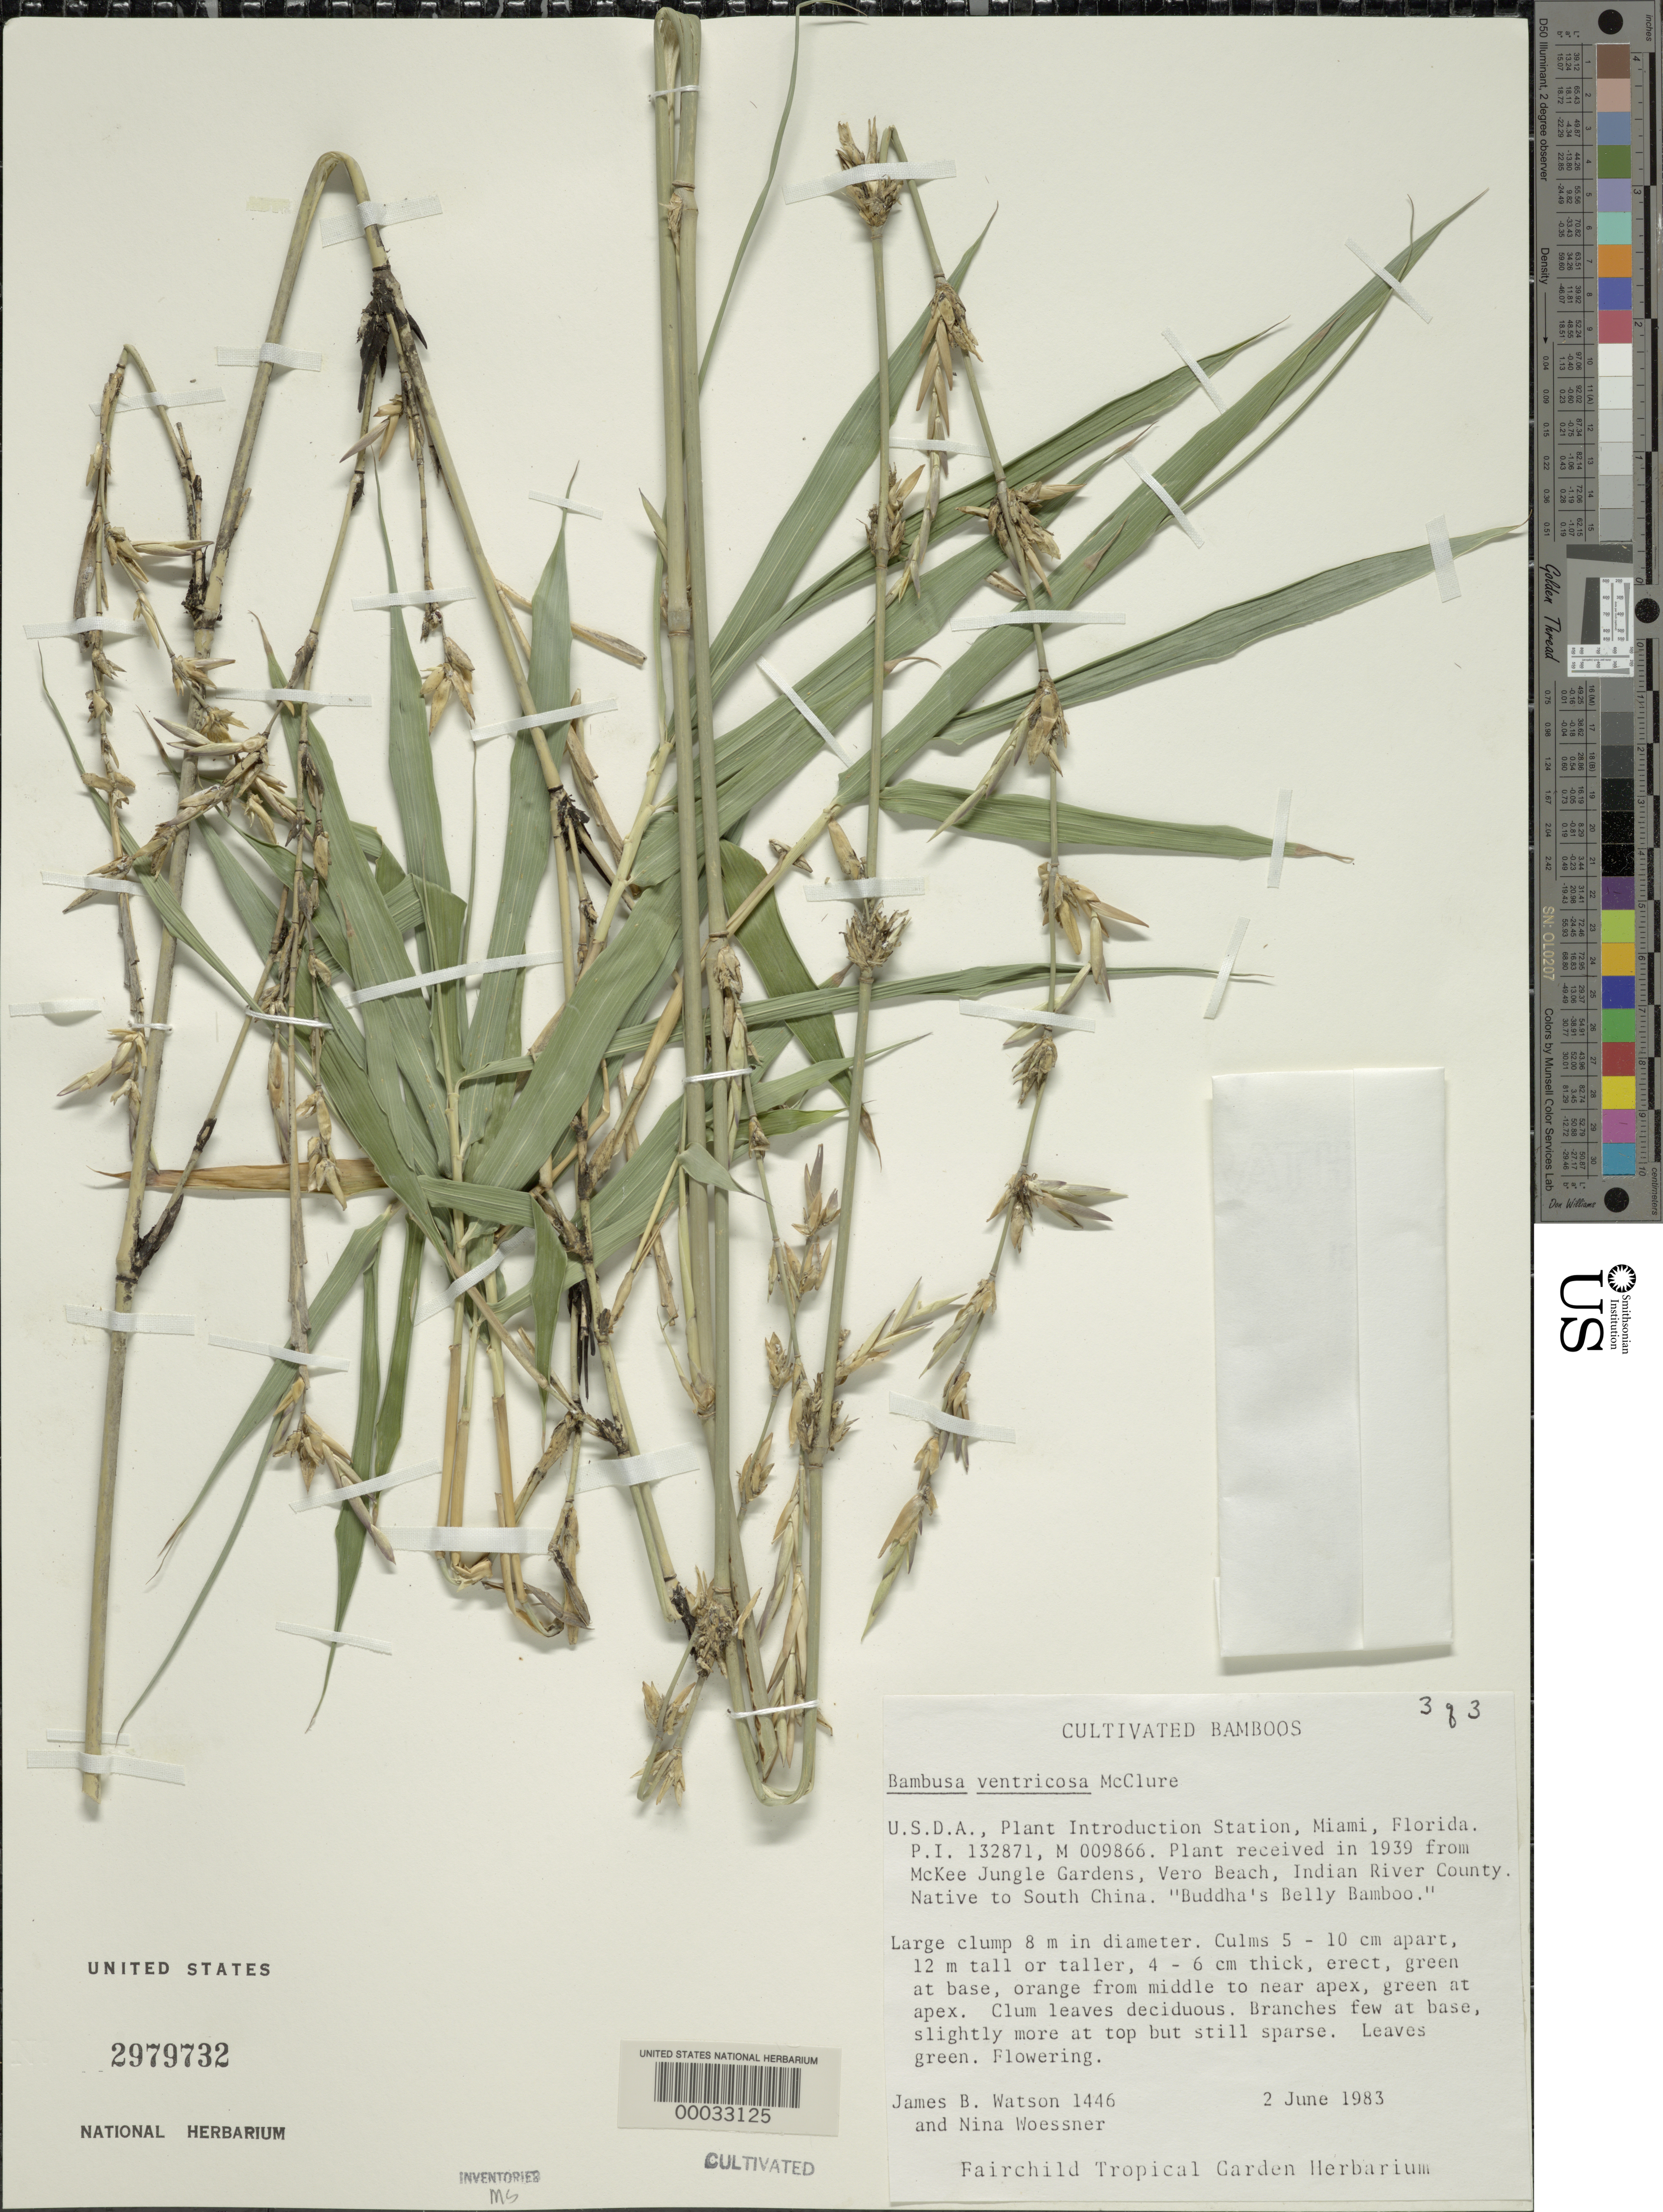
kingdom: Plantae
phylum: Tracheophyta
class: Liliopsida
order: Poales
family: Poaceae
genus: Bambusa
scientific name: Bambusa ventricosa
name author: McClure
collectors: J. B. Watson & N. Woessner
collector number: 1446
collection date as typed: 02 Jun 1983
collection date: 1983-06-02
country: United States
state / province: Florida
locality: U.s.d.a. plant introduction station-miami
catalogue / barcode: US 2979732